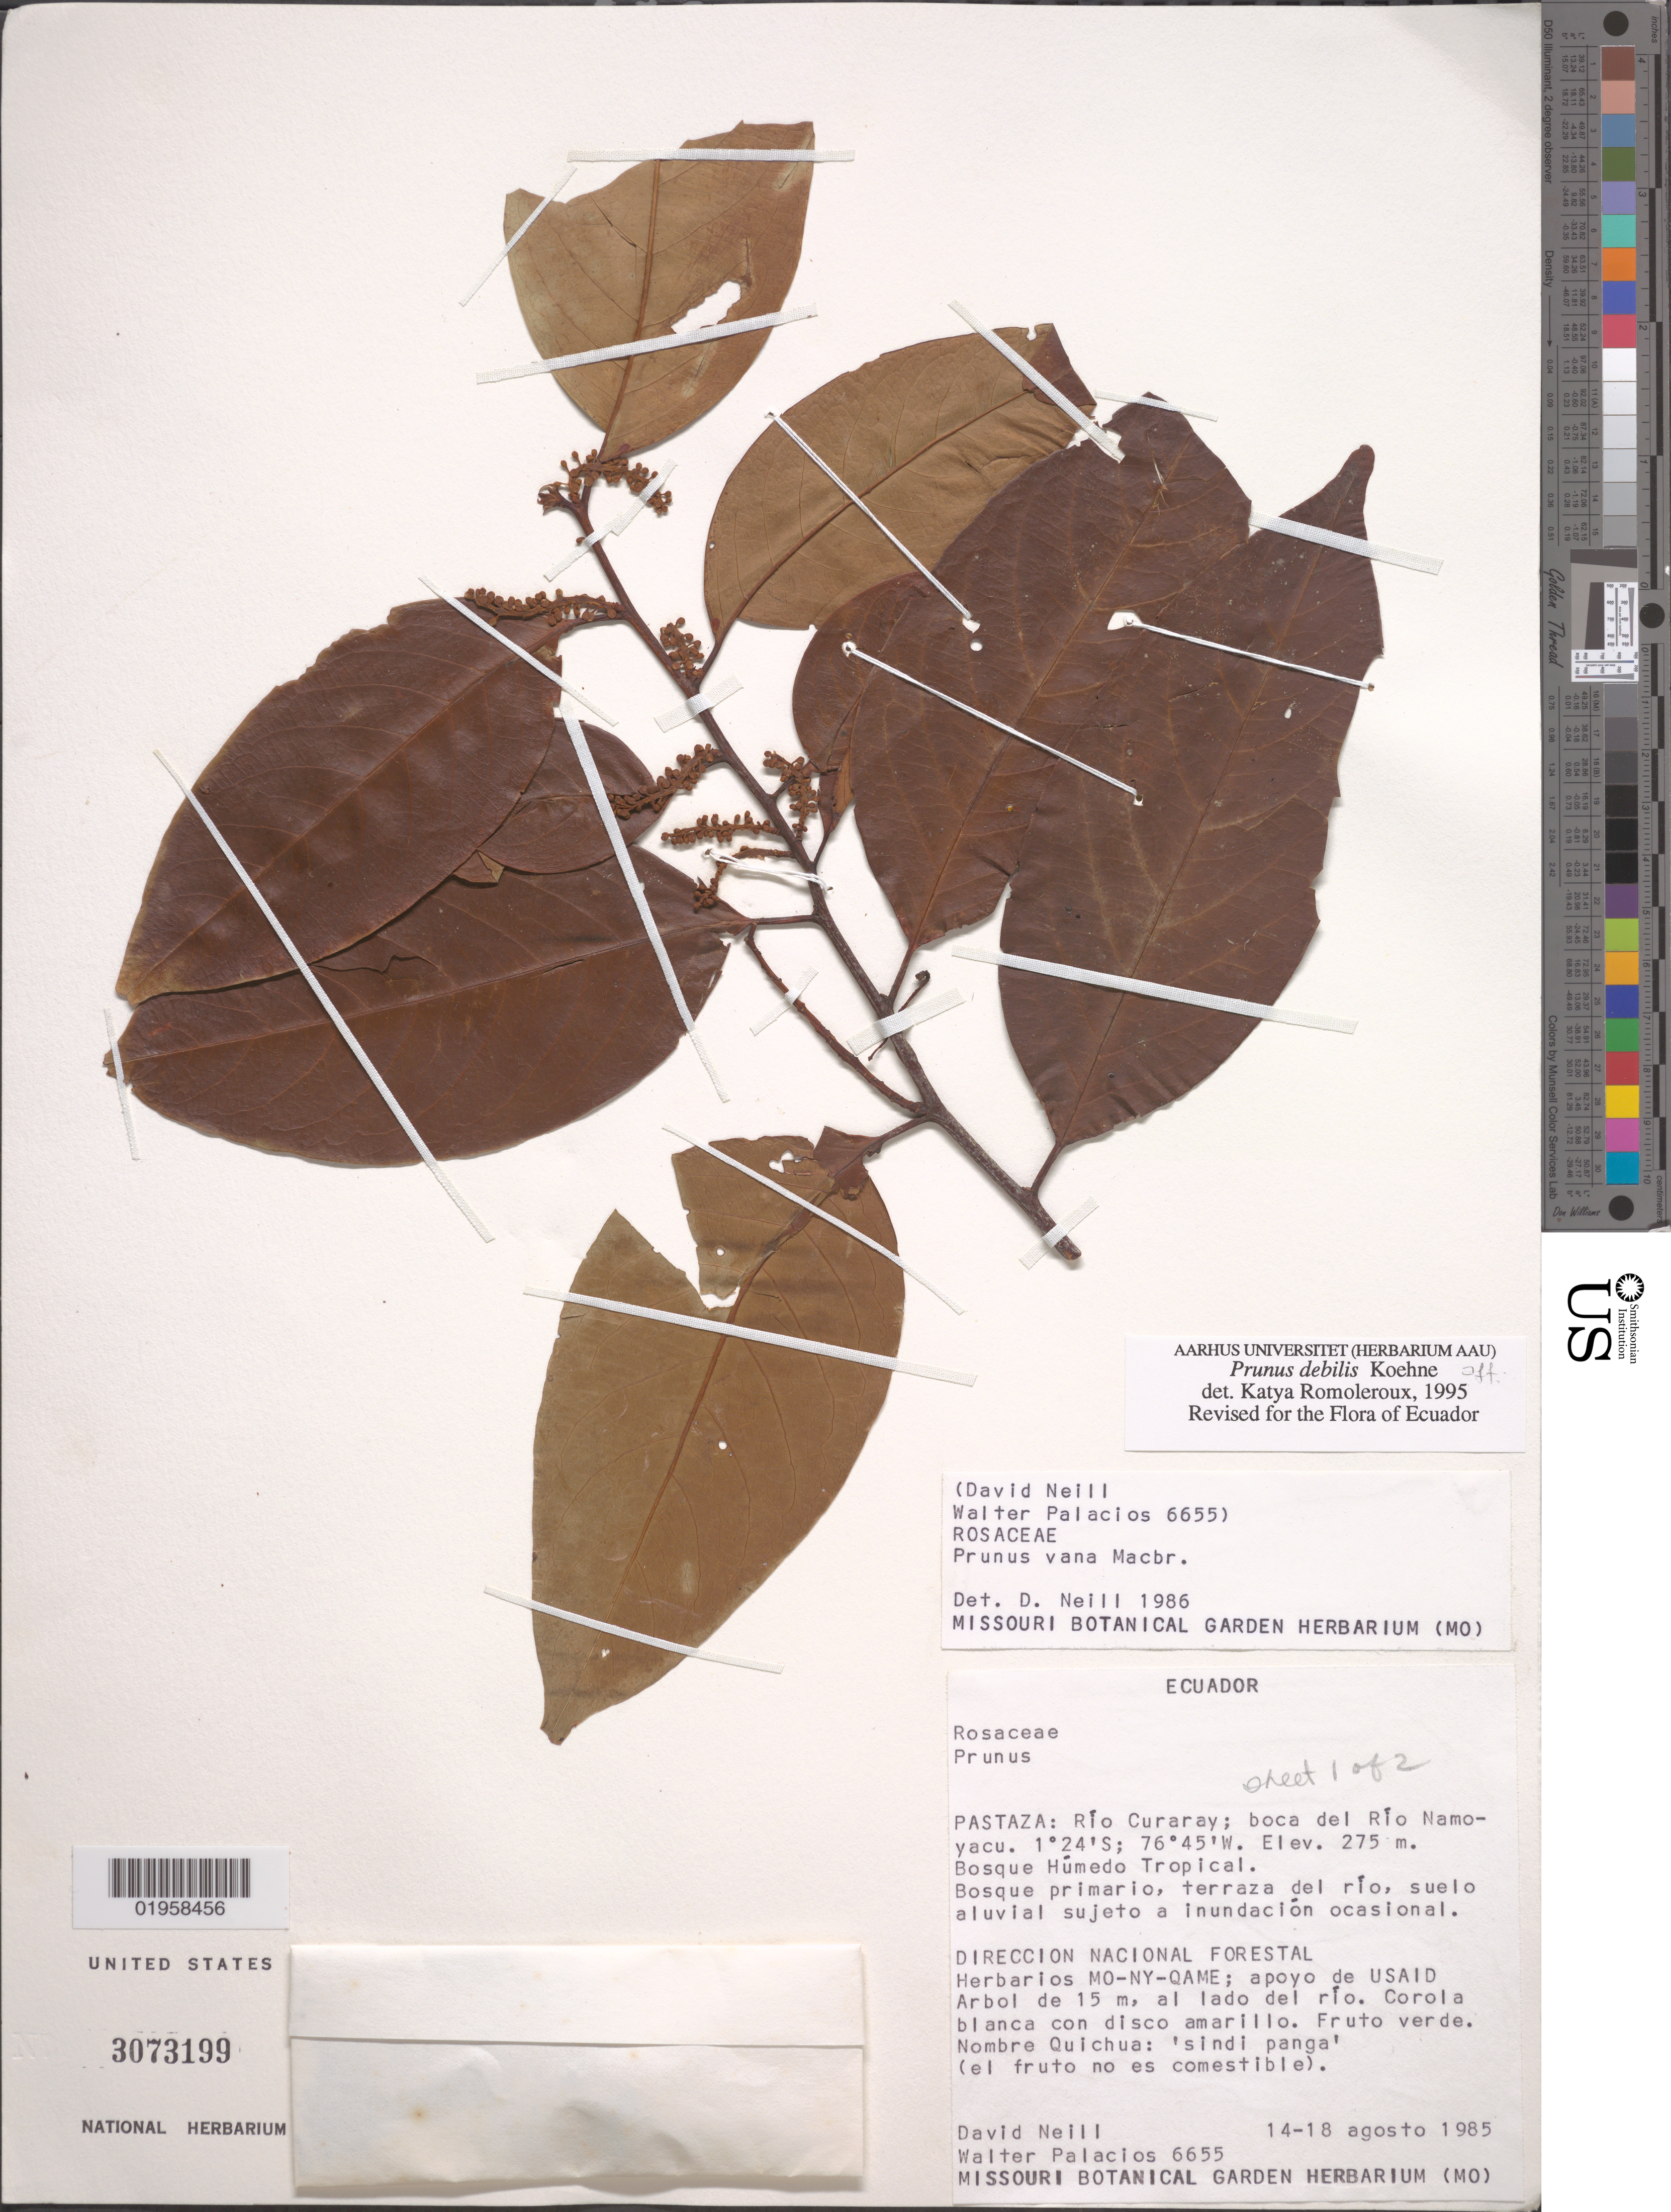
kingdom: Plantae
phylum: Tracheophyta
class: Magnoliopsida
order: Rosales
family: Rosaceae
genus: Prunus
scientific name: Prunus debilis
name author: Koehne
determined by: Romoleroux, K.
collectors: D. A. Neill & W. Palacios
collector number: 6655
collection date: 1985-08-14/1985-08-18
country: Ecuador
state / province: Pastaza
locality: Río Curaray; boca del Río Namoyacu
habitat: Bosque primario, terraza del río, suelo aluvial sujeto a inundación ocasional. Al lado del río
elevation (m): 275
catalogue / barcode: US 3073199